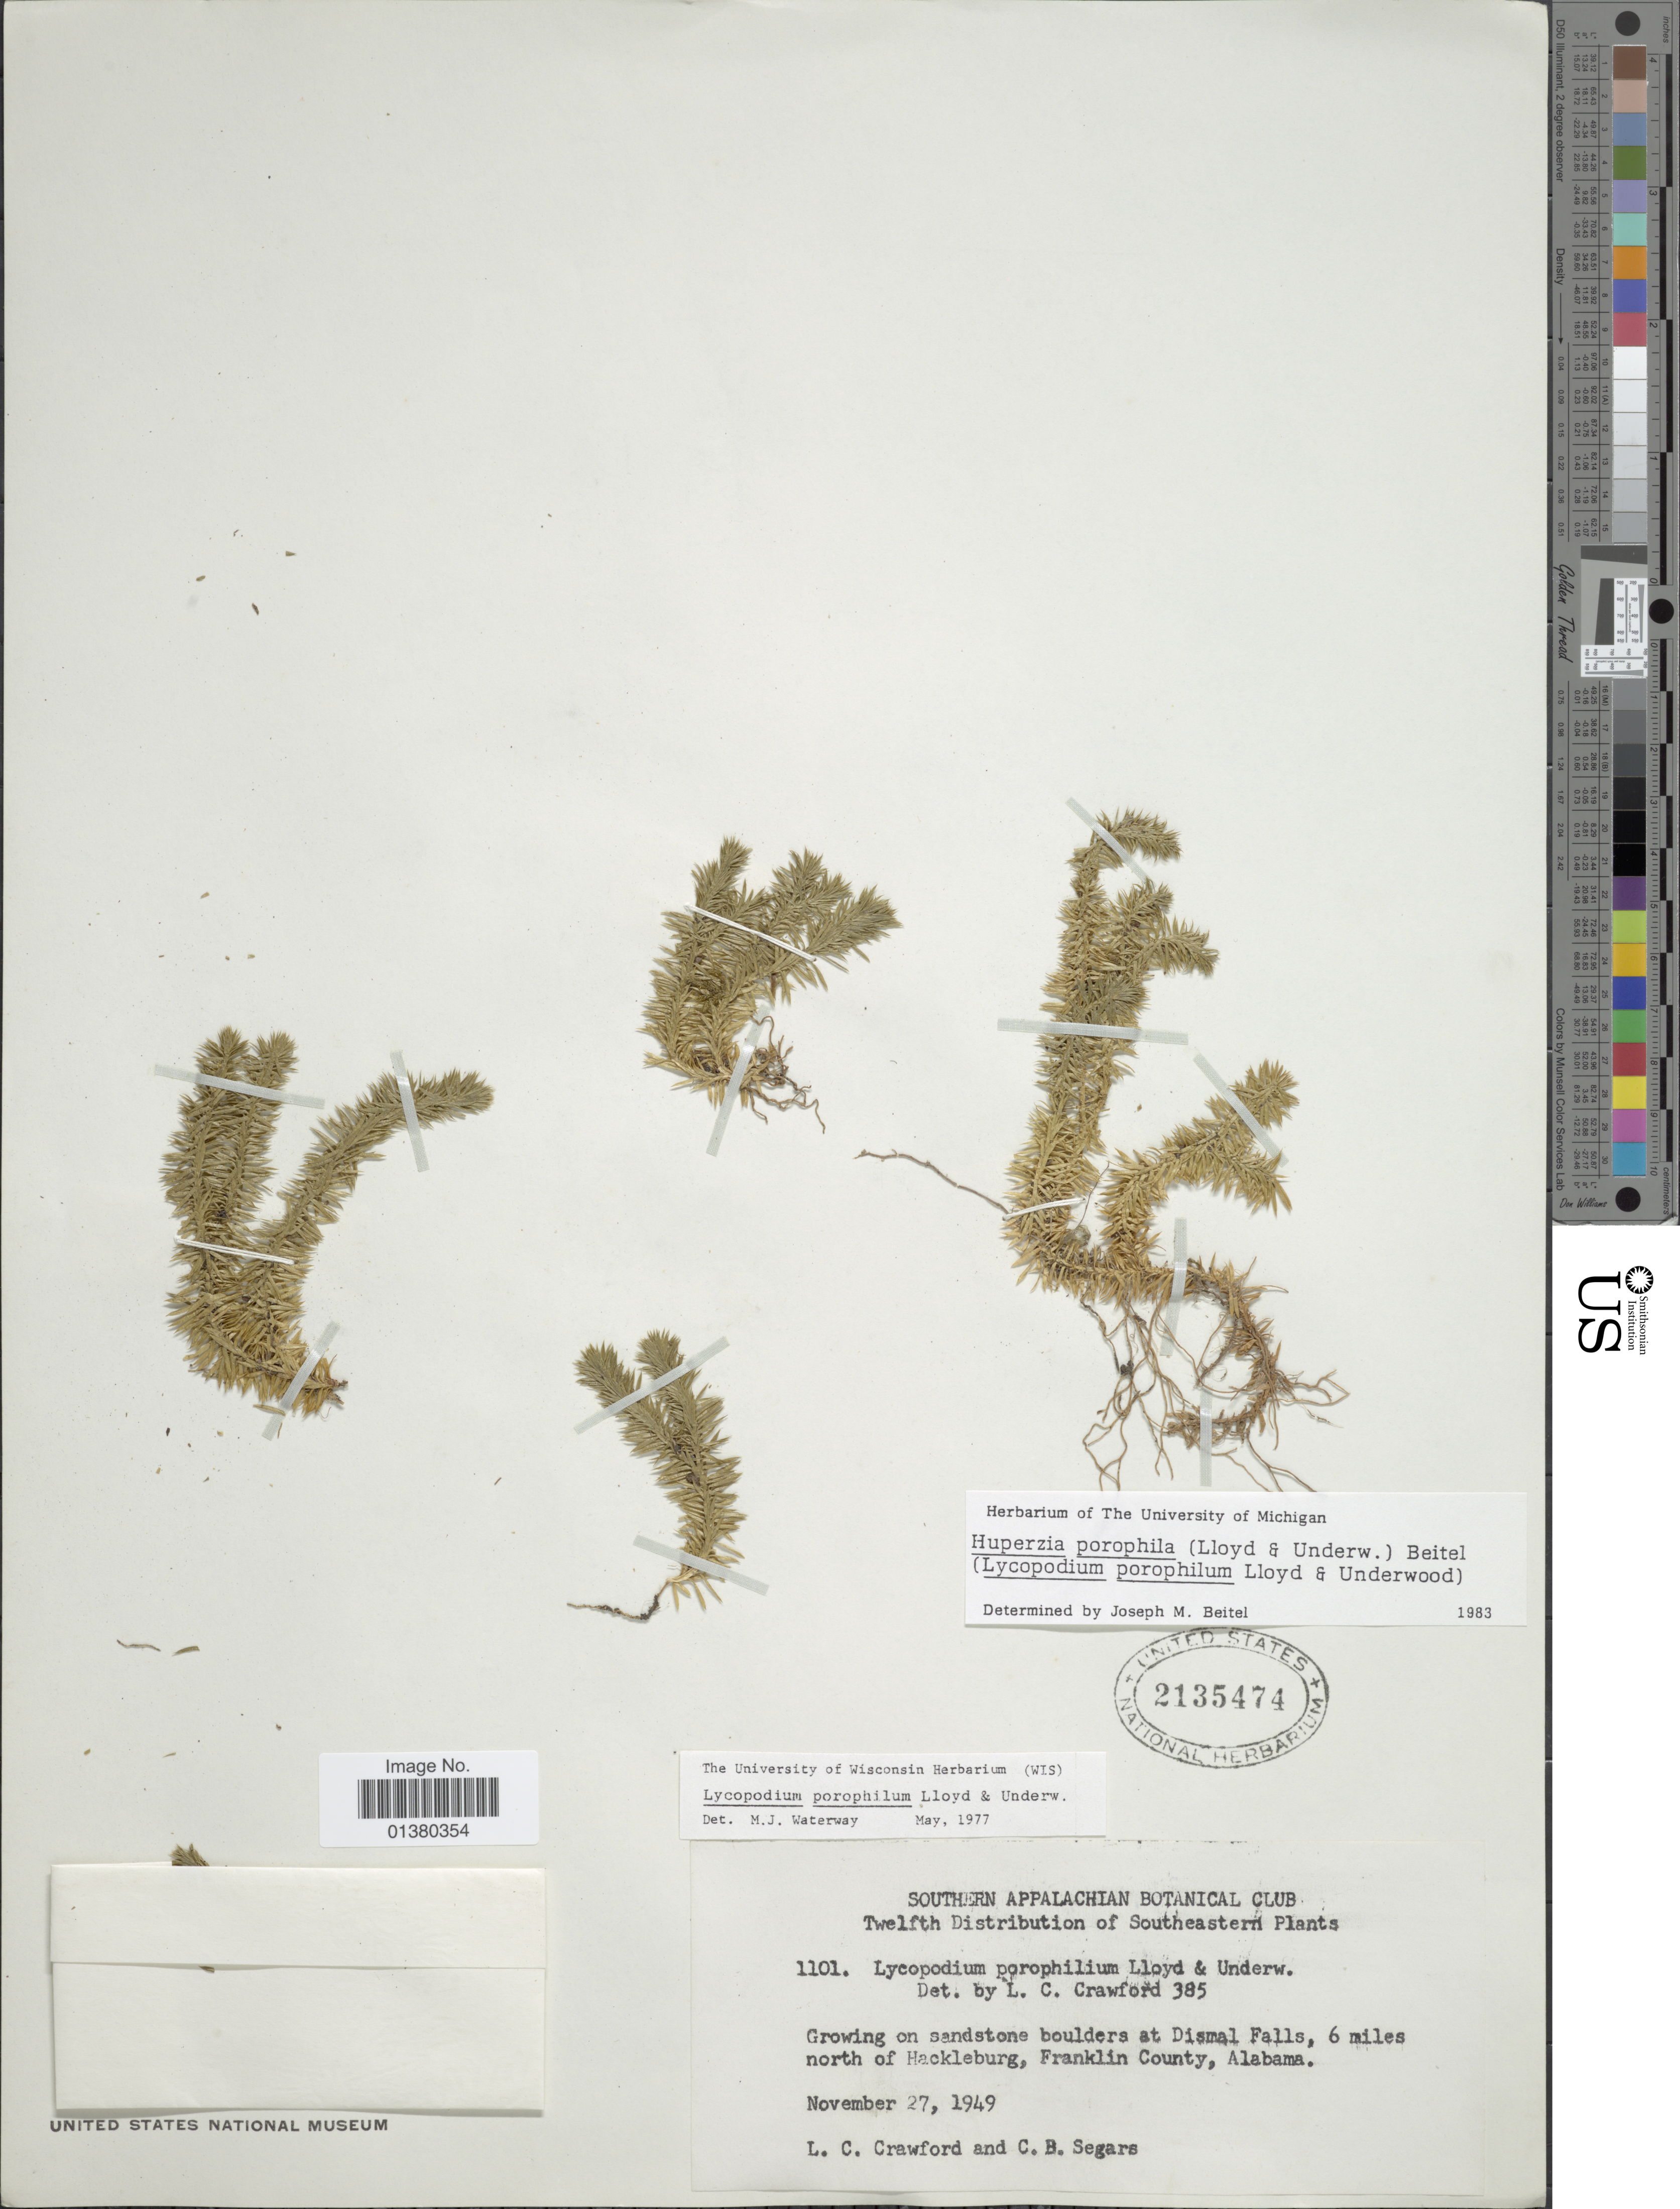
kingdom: Plantae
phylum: Tracheophyta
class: Lycopodiopsida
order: Lycopodiales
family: Lycopodiaceae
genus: Huperzia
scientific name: Huperzia porophila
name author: (F.E. Lloyd & Underw.) Holub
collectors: L. Crawford & C. Segars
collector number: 1101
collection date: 1949-11-27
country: United States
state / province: Alabama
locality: Growing o sndstone boulders at Dismal Falls, 6 miles north of Hackleburg, Franklin County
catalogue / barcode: US 2135474